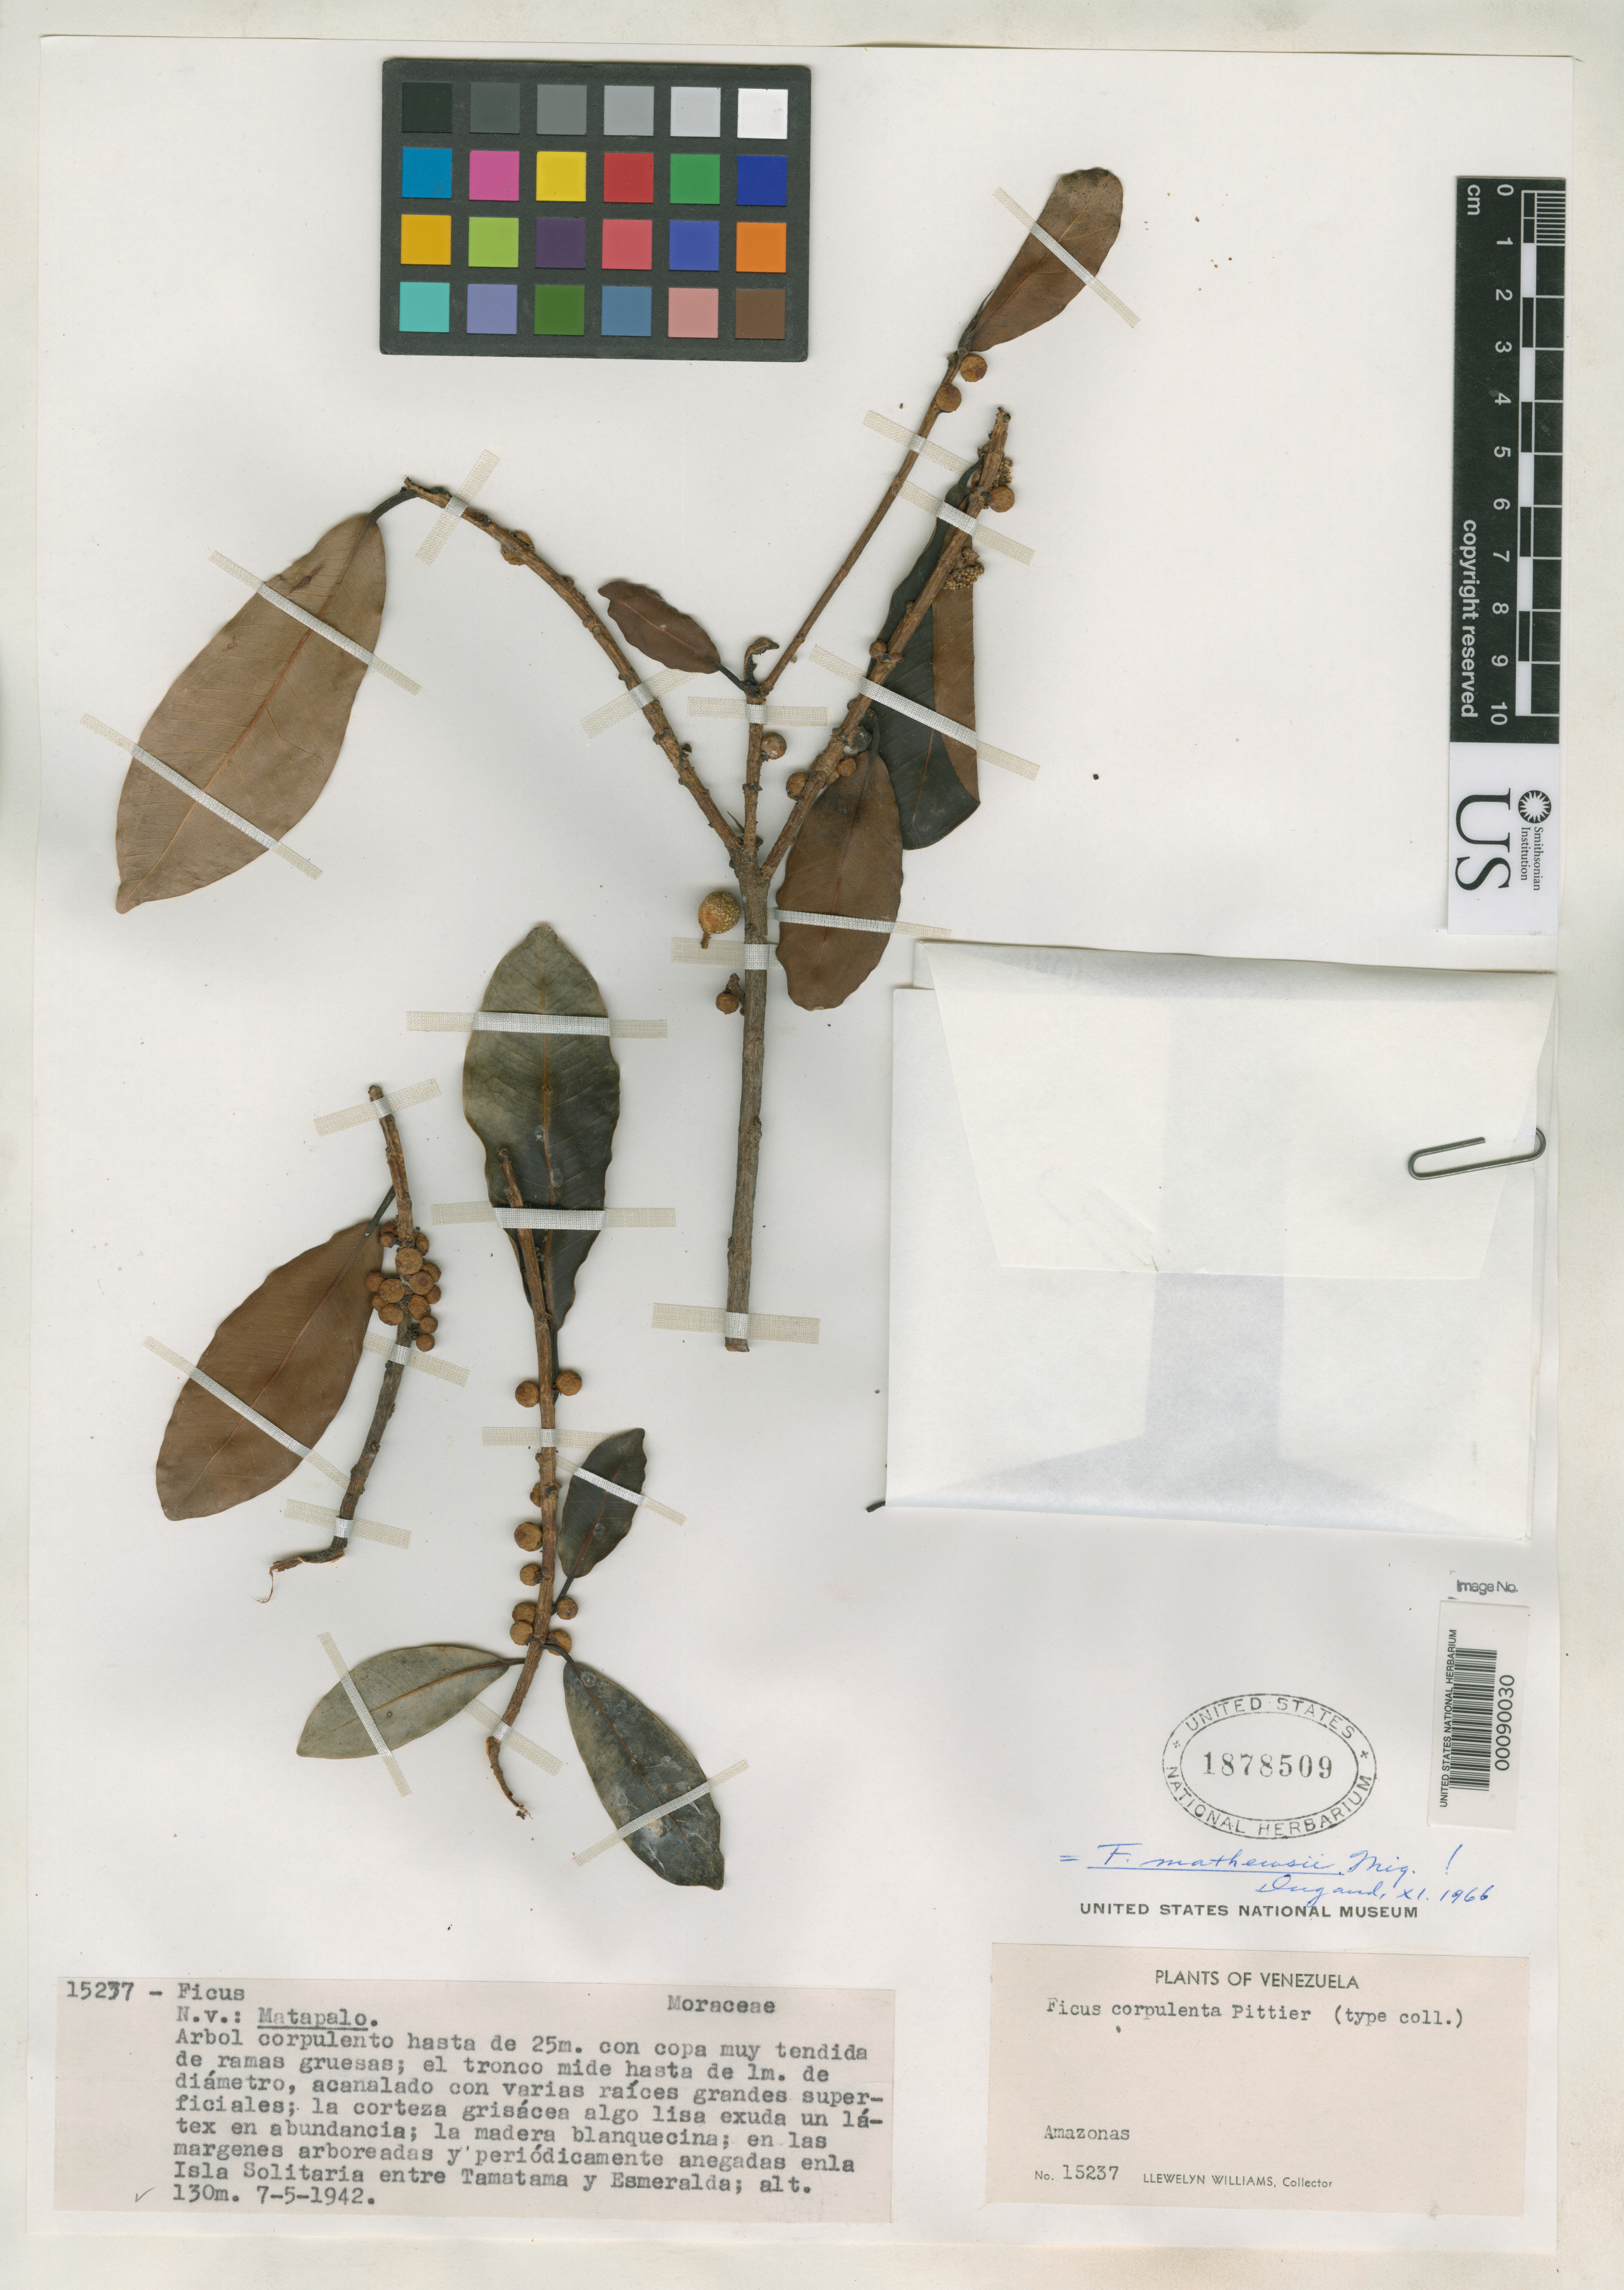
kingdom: Plantae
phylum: Tracheophyta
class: Magnoliopsida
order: Rosales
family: Moraceae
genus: Ficus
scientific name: Ficus corpulenta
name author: Pittier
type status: Isotype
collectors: Ll. Williams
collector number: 15237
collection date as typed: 1942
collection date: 1942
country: Venezuela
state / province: Amazonas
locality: Between Tamatama and Esmeralda.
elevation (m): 130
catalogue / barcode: US 1878509